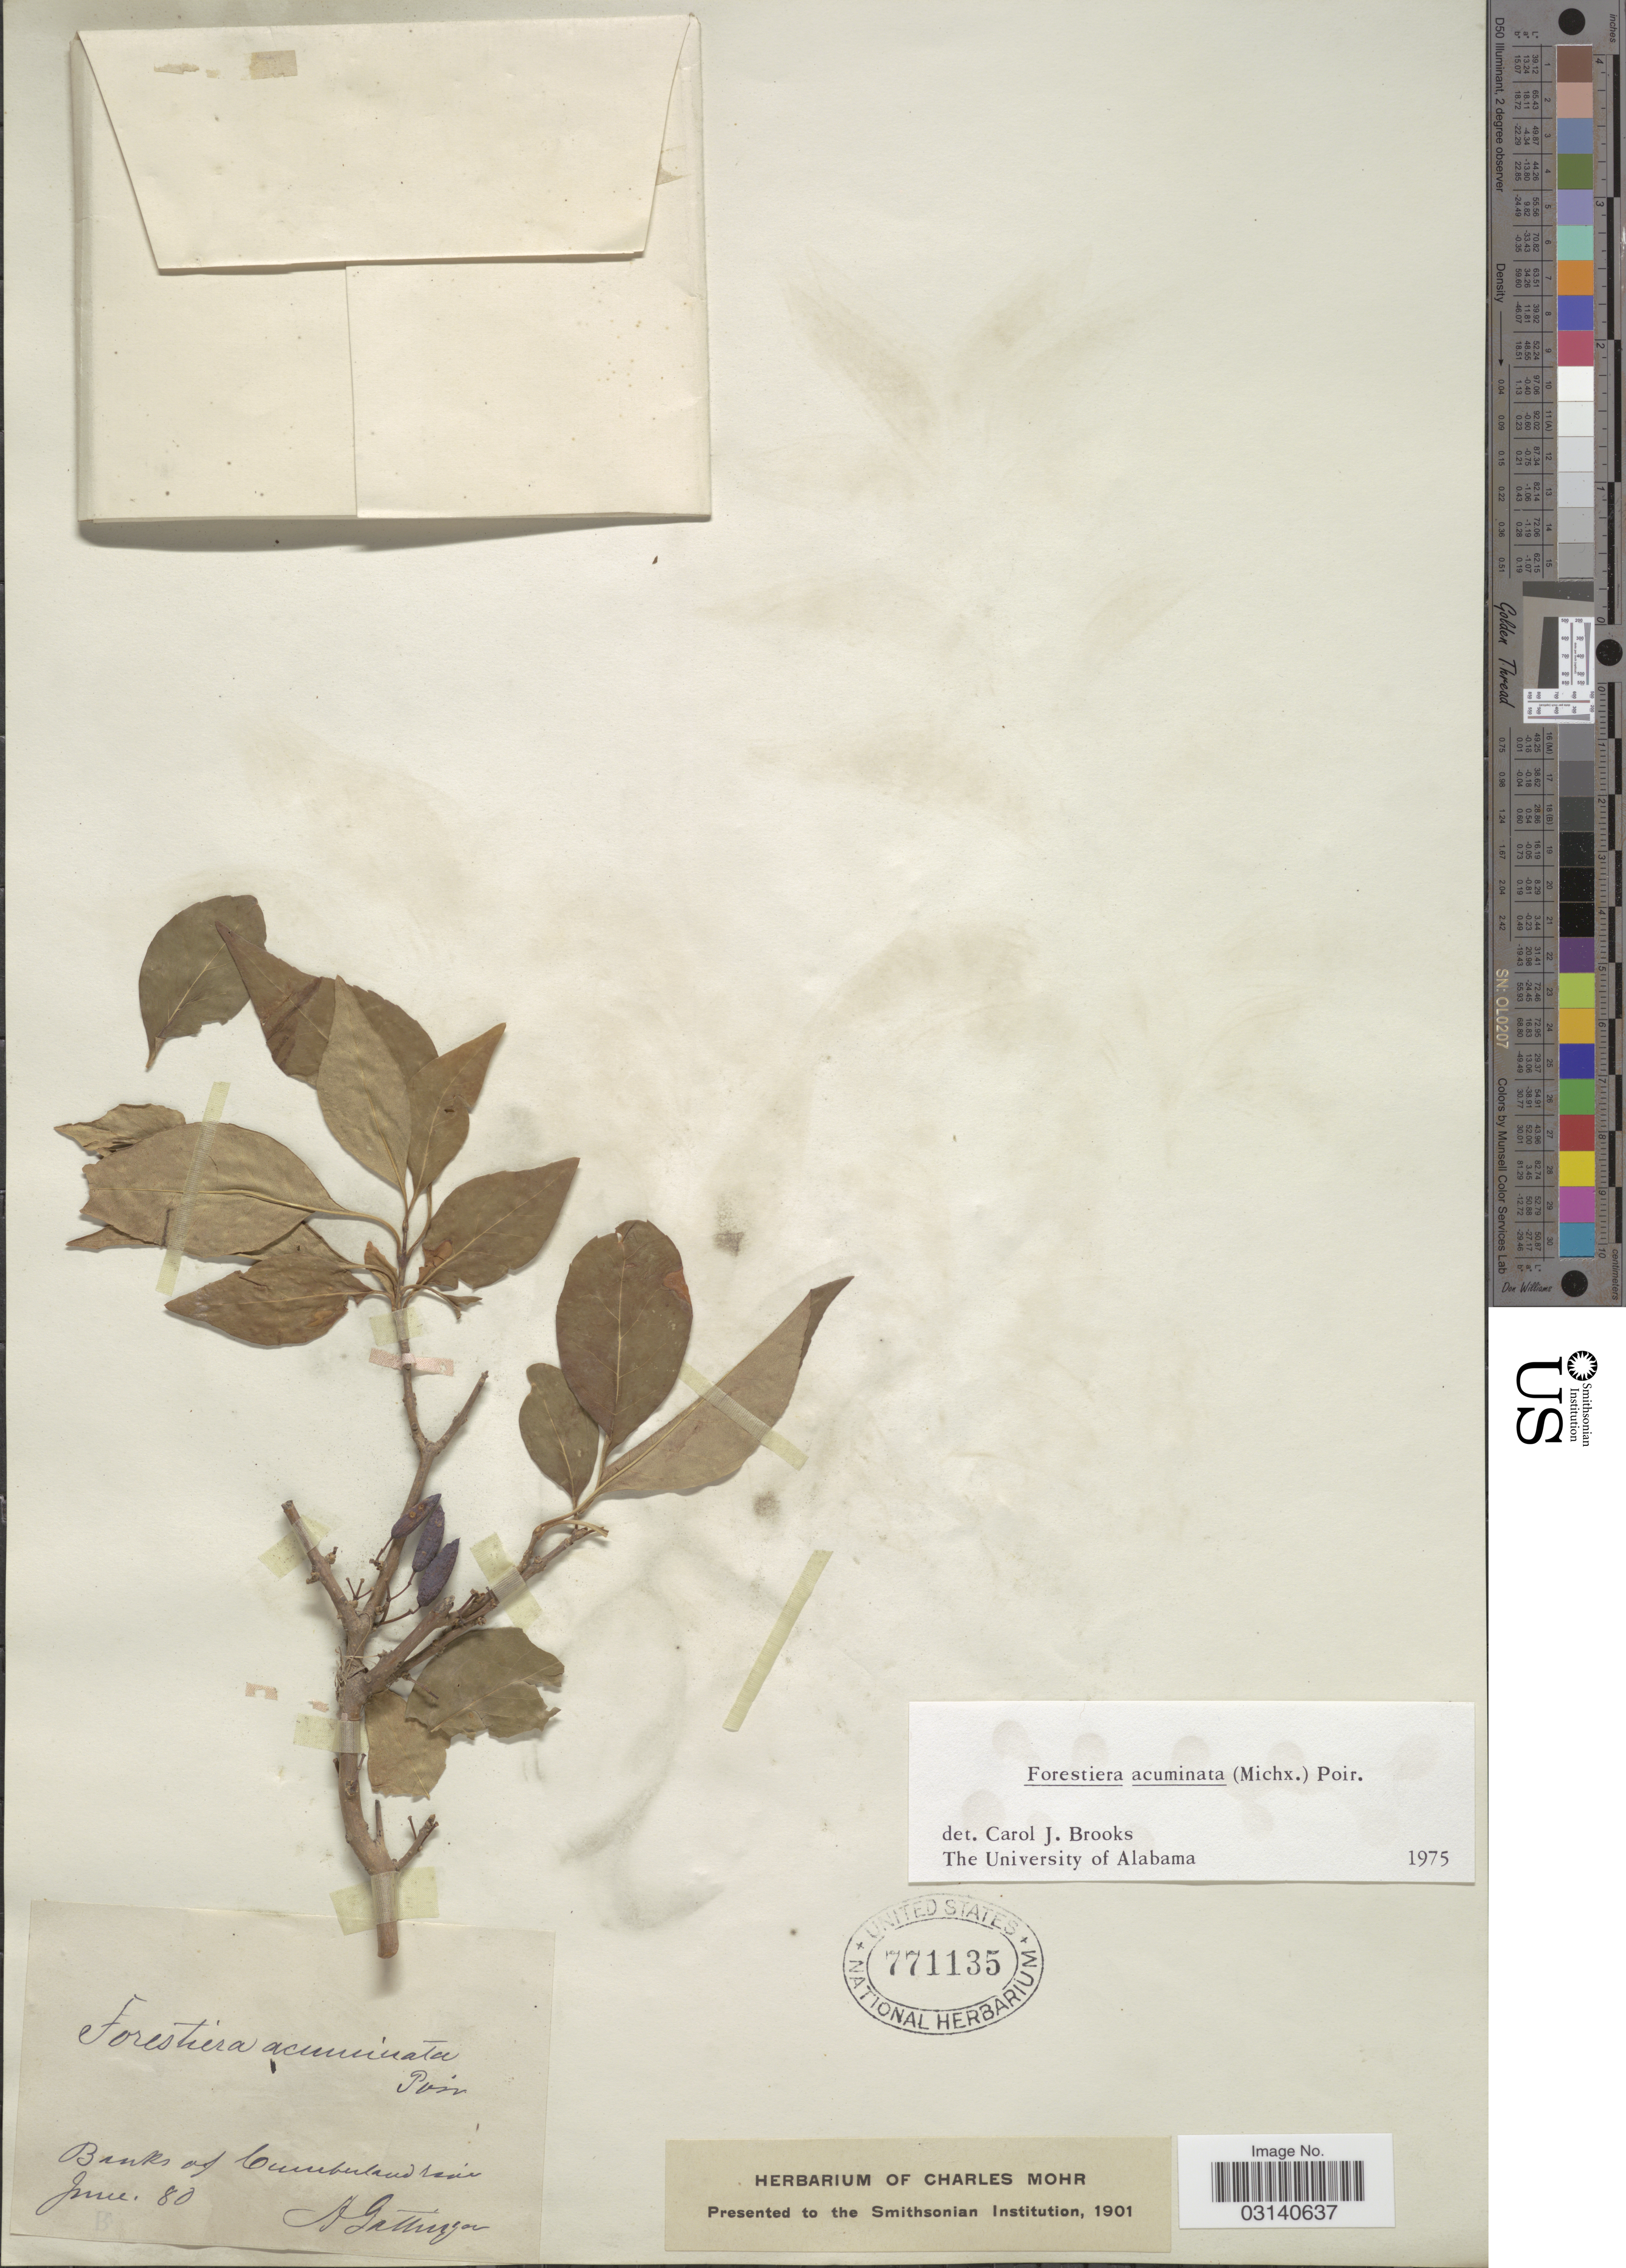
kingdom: Plantae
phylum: Tracheophyta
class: Magnoliopsida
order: Lamiales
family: Oleaceae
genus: Forestiera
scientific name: Forestiera acuminata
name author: (Michx.) Poir.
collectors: A. Gattinger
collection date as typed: Transcribed d/m/y: /6/80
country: United States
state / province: Tennessee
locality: Banks of Cumberland river.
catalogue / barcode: US 771135